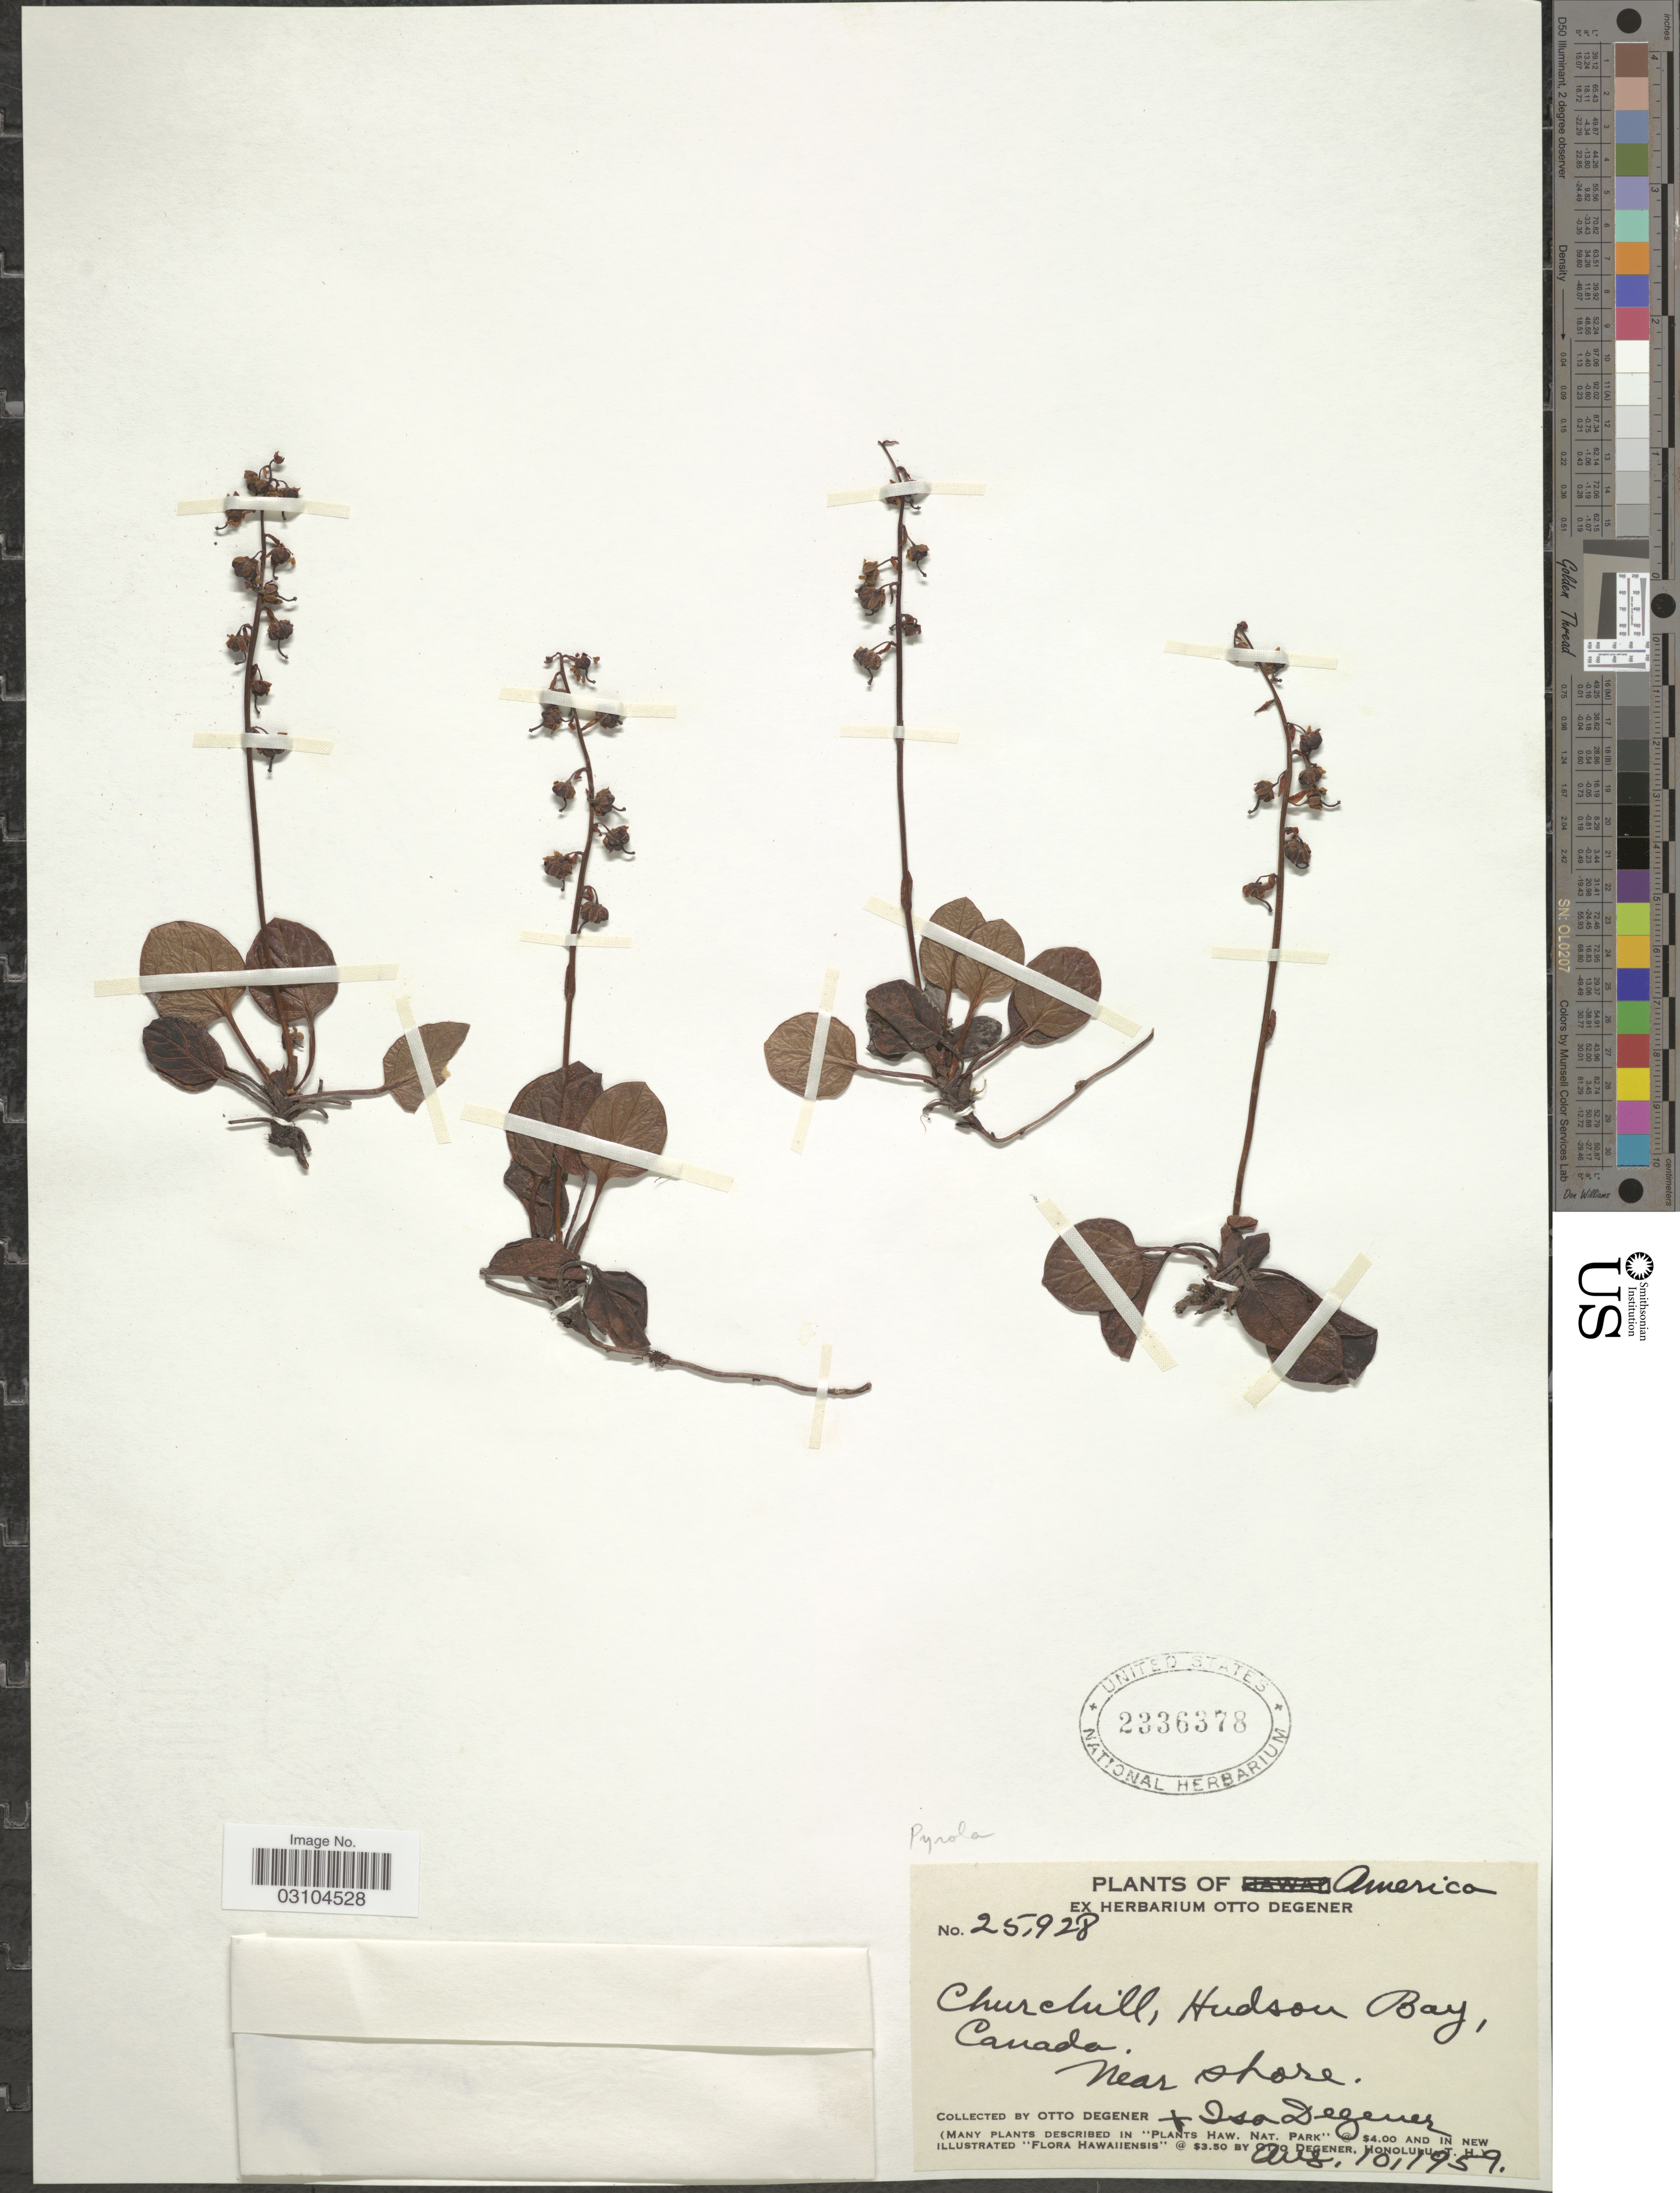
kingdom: Plantae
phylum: Tracheophyta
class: Magnoliopsida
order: Ericales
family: Ericaceae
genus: Pyrola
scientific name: Pyrola sp.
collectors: O. Degener & I. Degener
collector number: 25928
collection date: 1959-08-10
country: Canada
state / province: Manitoba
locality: Churchill, Hudson Bay.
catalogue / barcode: US 2336378